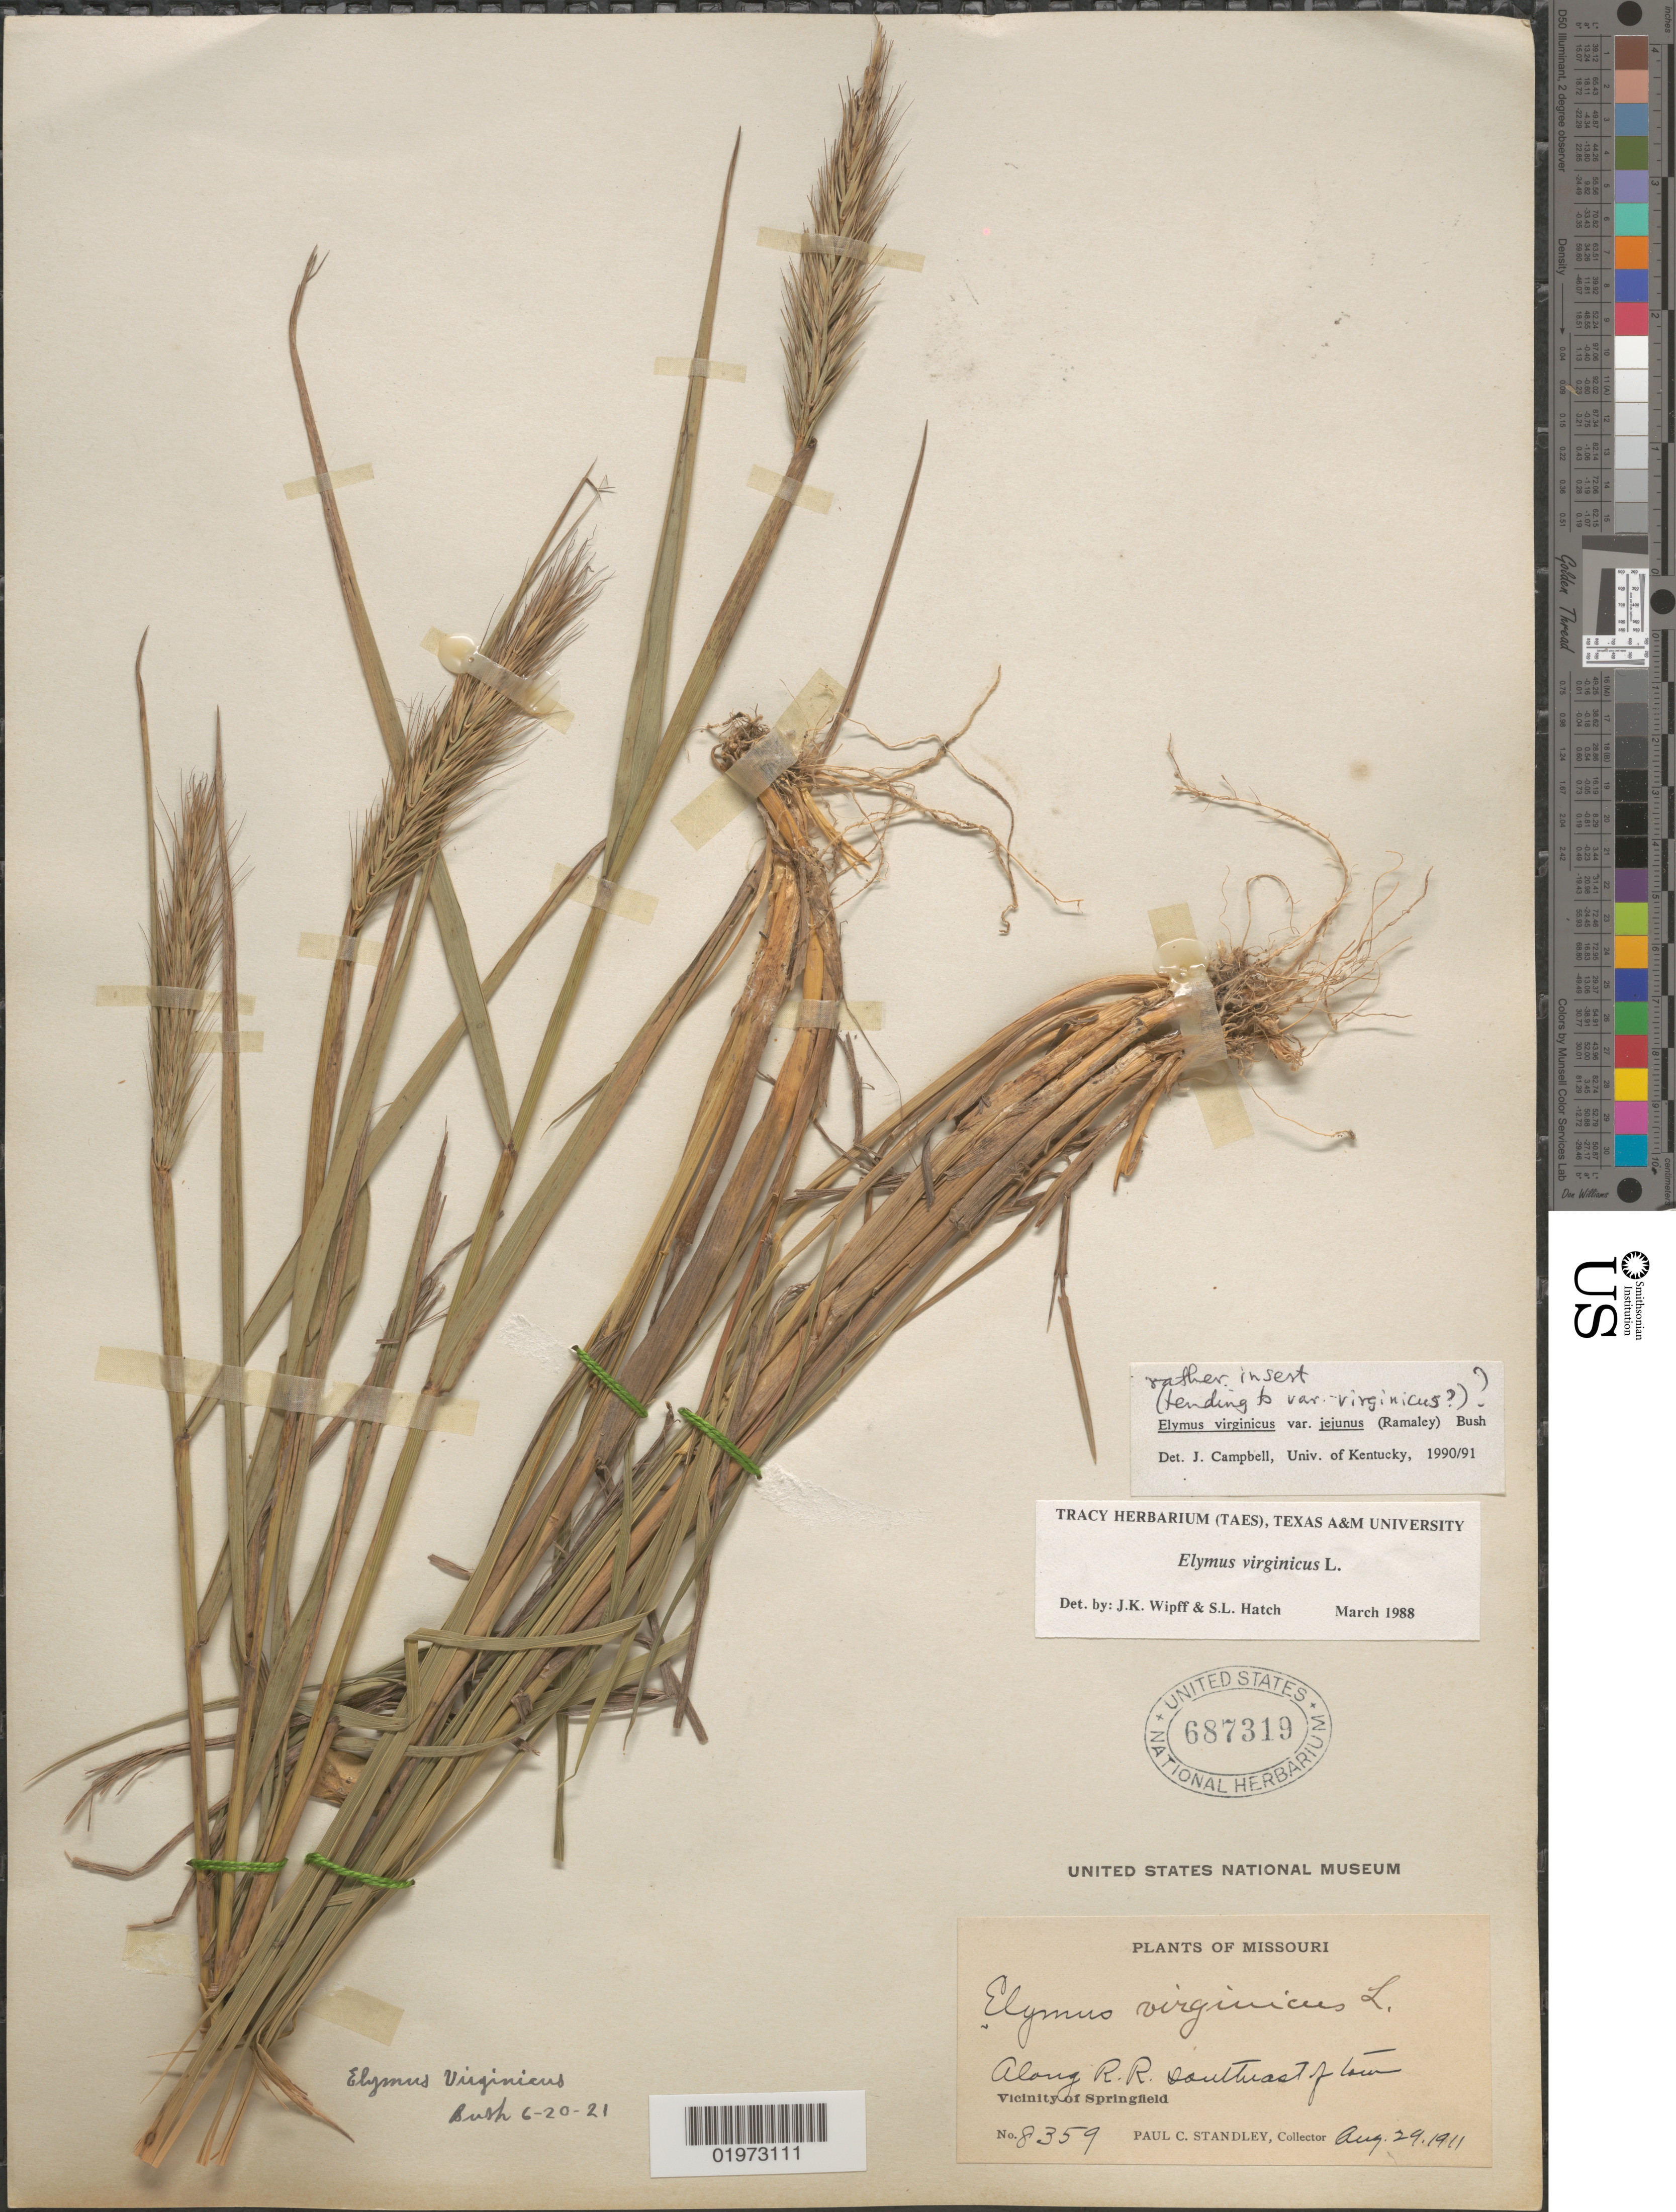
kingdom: Plantae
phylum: Tracheophyta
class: Liliopsida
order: Poales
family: Poaceae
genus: Elymus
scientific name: Elymus virginicus var. virginicus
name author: L.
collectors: P. C. Standley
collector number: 8359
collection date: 1911-08-29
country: United States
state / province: Missouri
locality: Along R. R. southwest of town. Vicinity of Springfield.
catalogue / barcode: US 687319